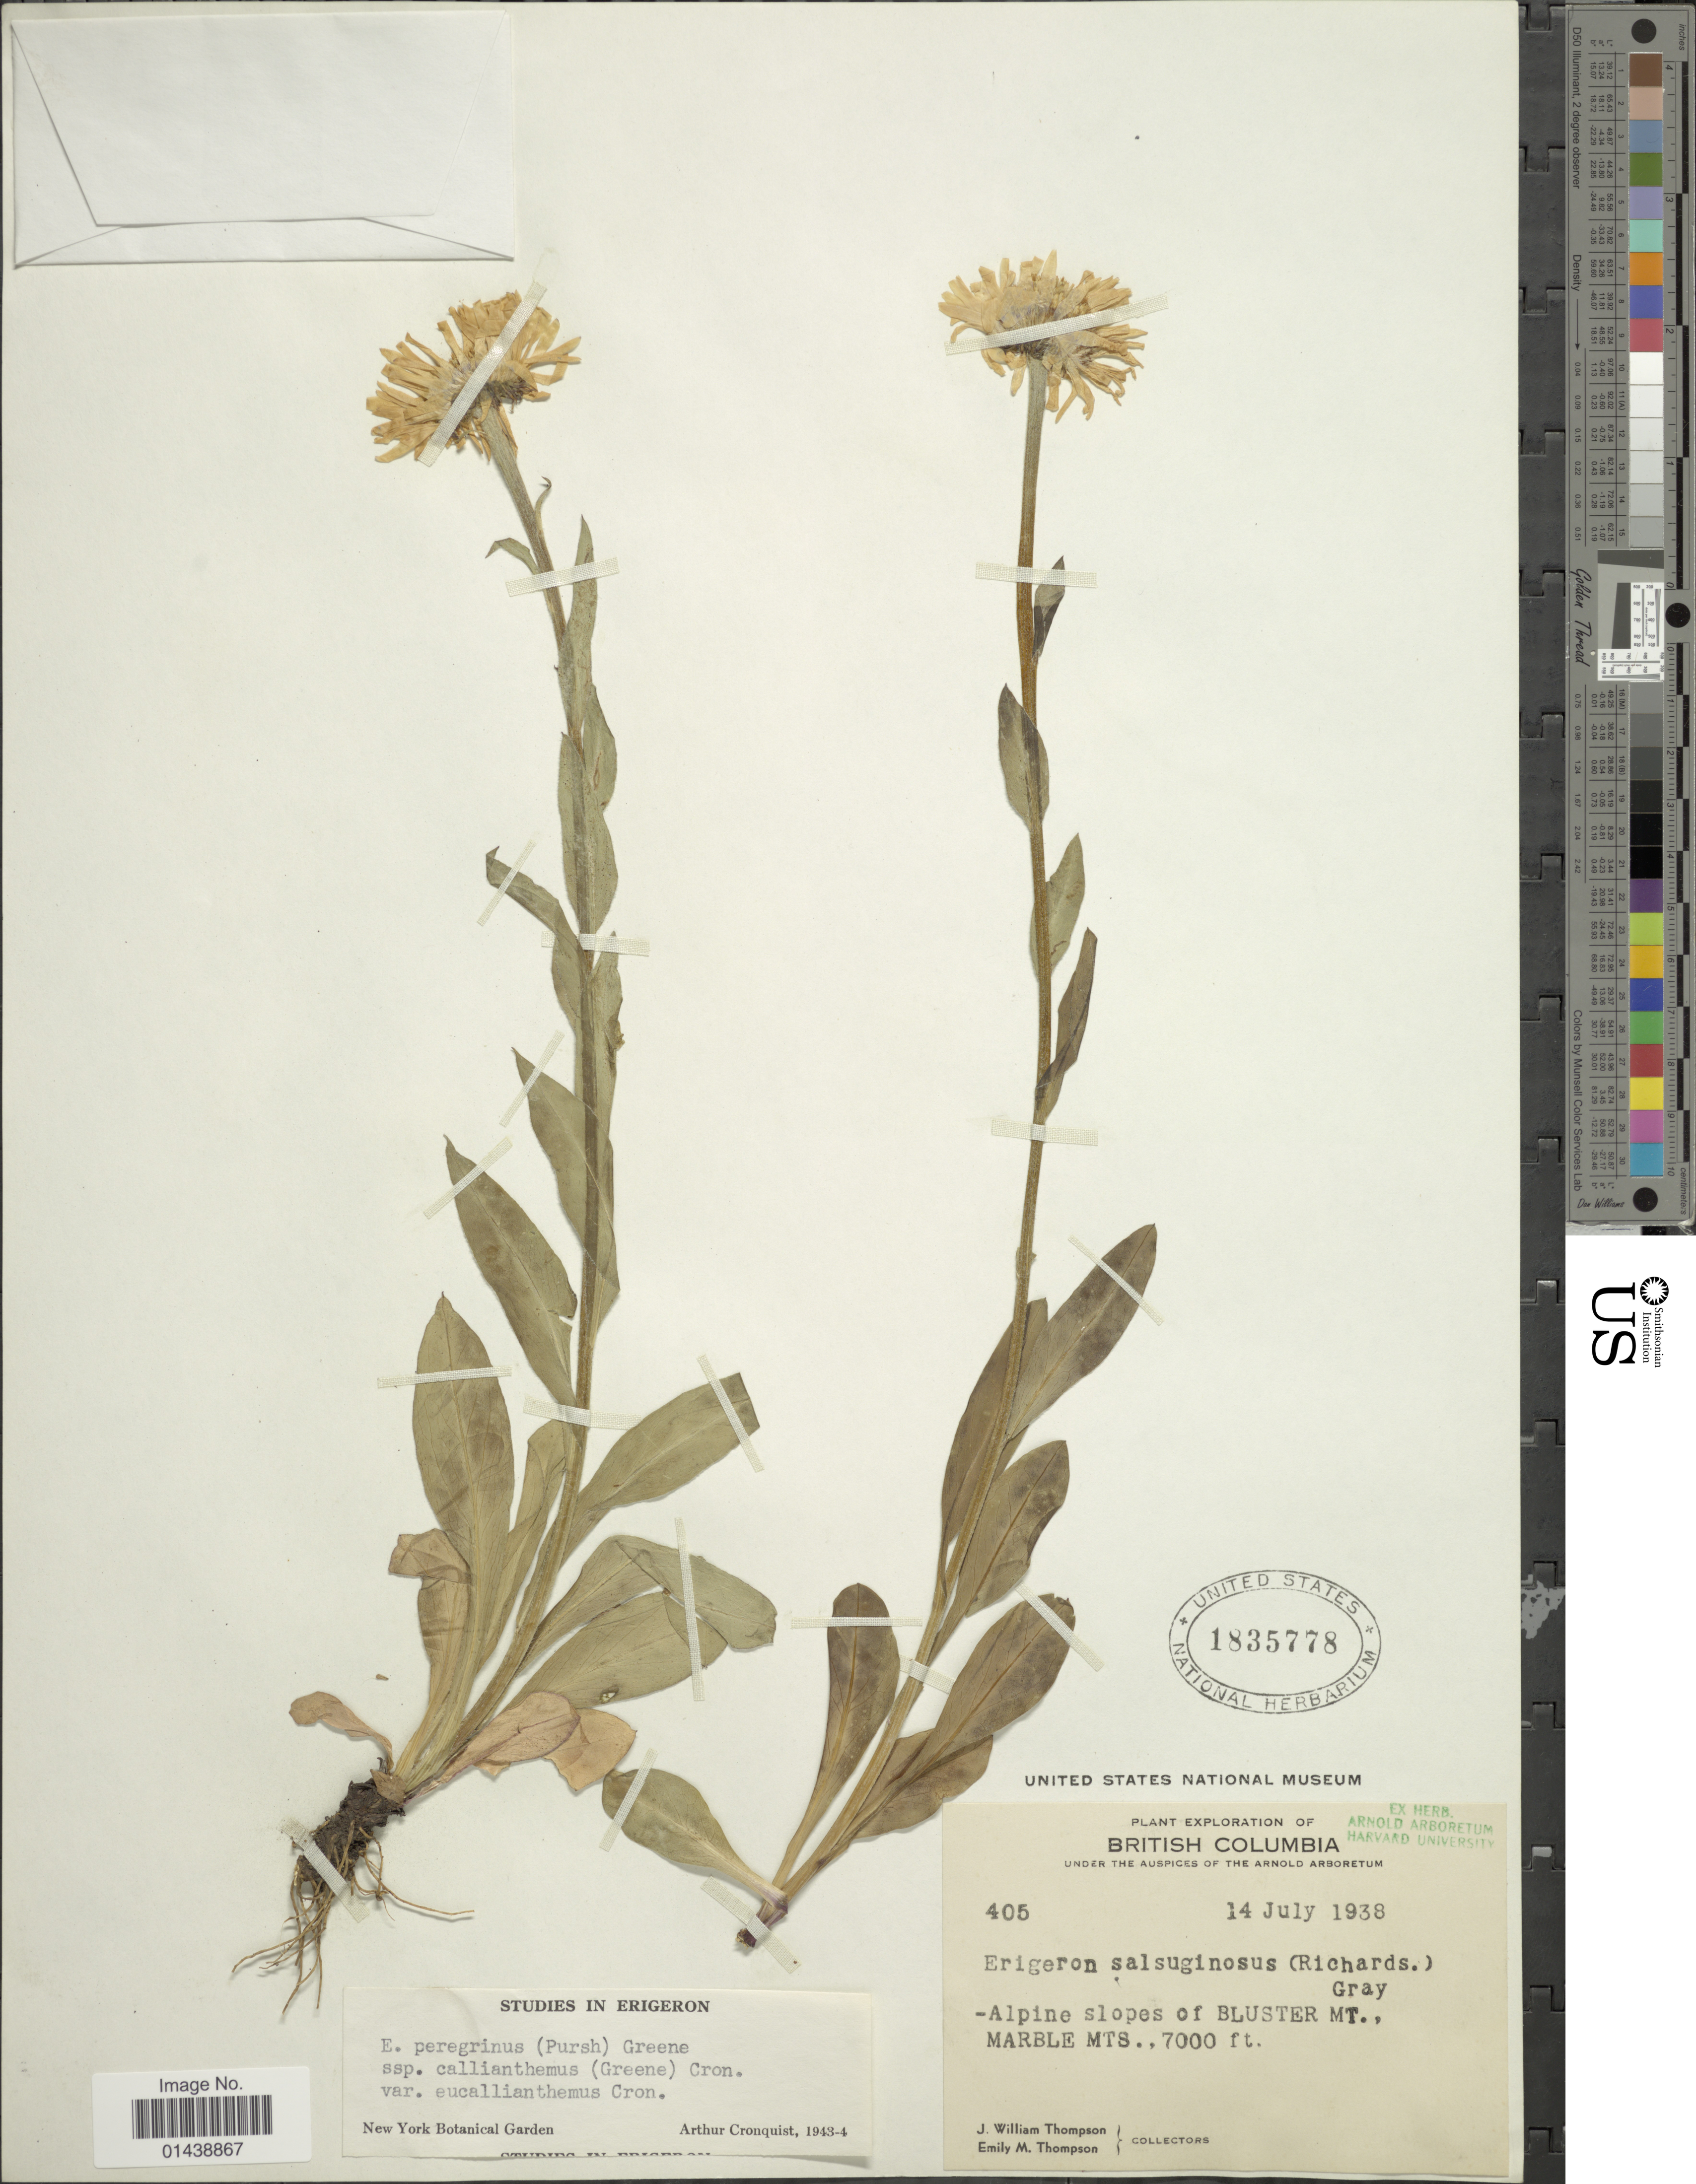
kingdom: Plantae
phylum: Tracheophyta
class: Magnoliopsida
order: Asterales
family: Asteraceae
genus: Erigeron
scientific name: Erigeron peregrinus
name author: (Banks ex Pursh) Greene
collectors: J. W. Thompson & E. M. Thompson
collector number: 405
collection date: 1938-07-14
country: Canada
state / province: British Columbia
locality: Alpine slopes of Bluster Mt., Marble Mts.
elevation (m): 2134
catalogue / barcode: US 1835778